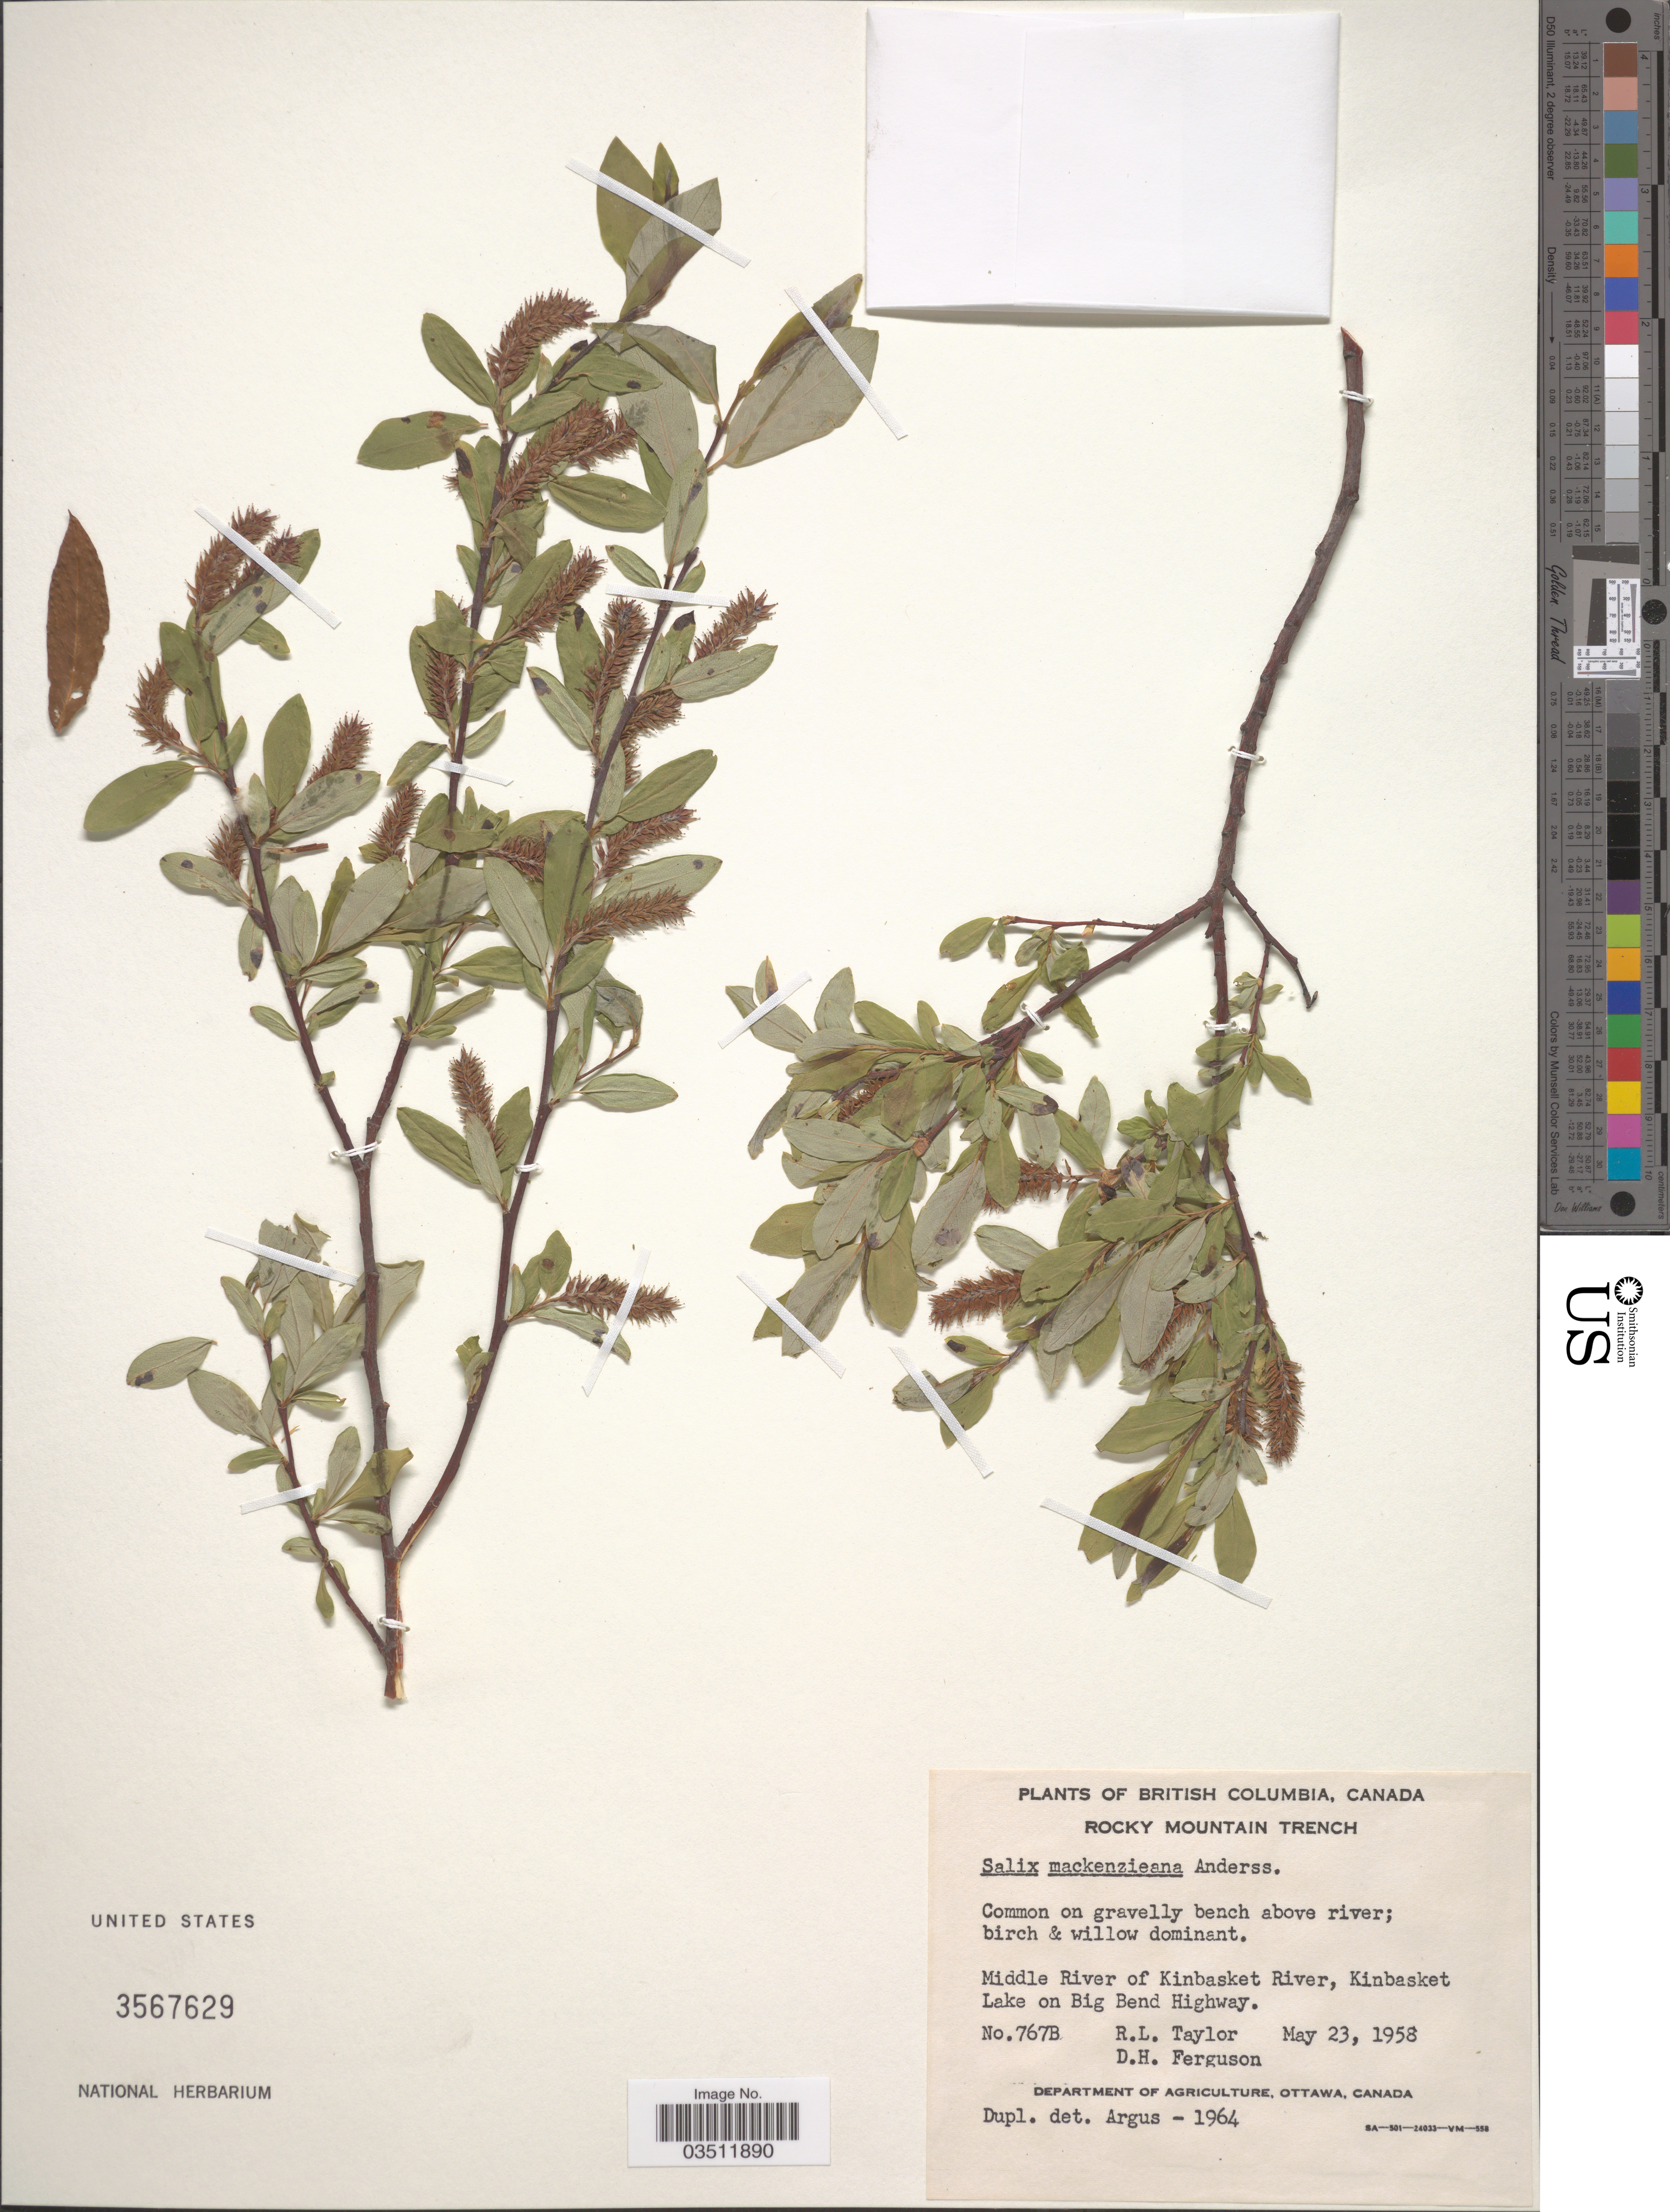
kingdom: Plantae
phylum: Tracheophyta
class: Magnoliopsida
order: Malpighiales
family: Salicaceae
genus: Salix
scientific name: Salix mackenziana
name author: (Hook.) Barratt ex Hook.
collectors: R. Taylor & D. Ferguson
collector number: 767B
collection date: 1958-05-23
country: Canada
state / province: British Columbia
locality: Rocky Mountain Trench. Middle River of Kinbasket River, Kinbasket Lake on Big Bend Highway.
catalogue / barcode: US 3567629